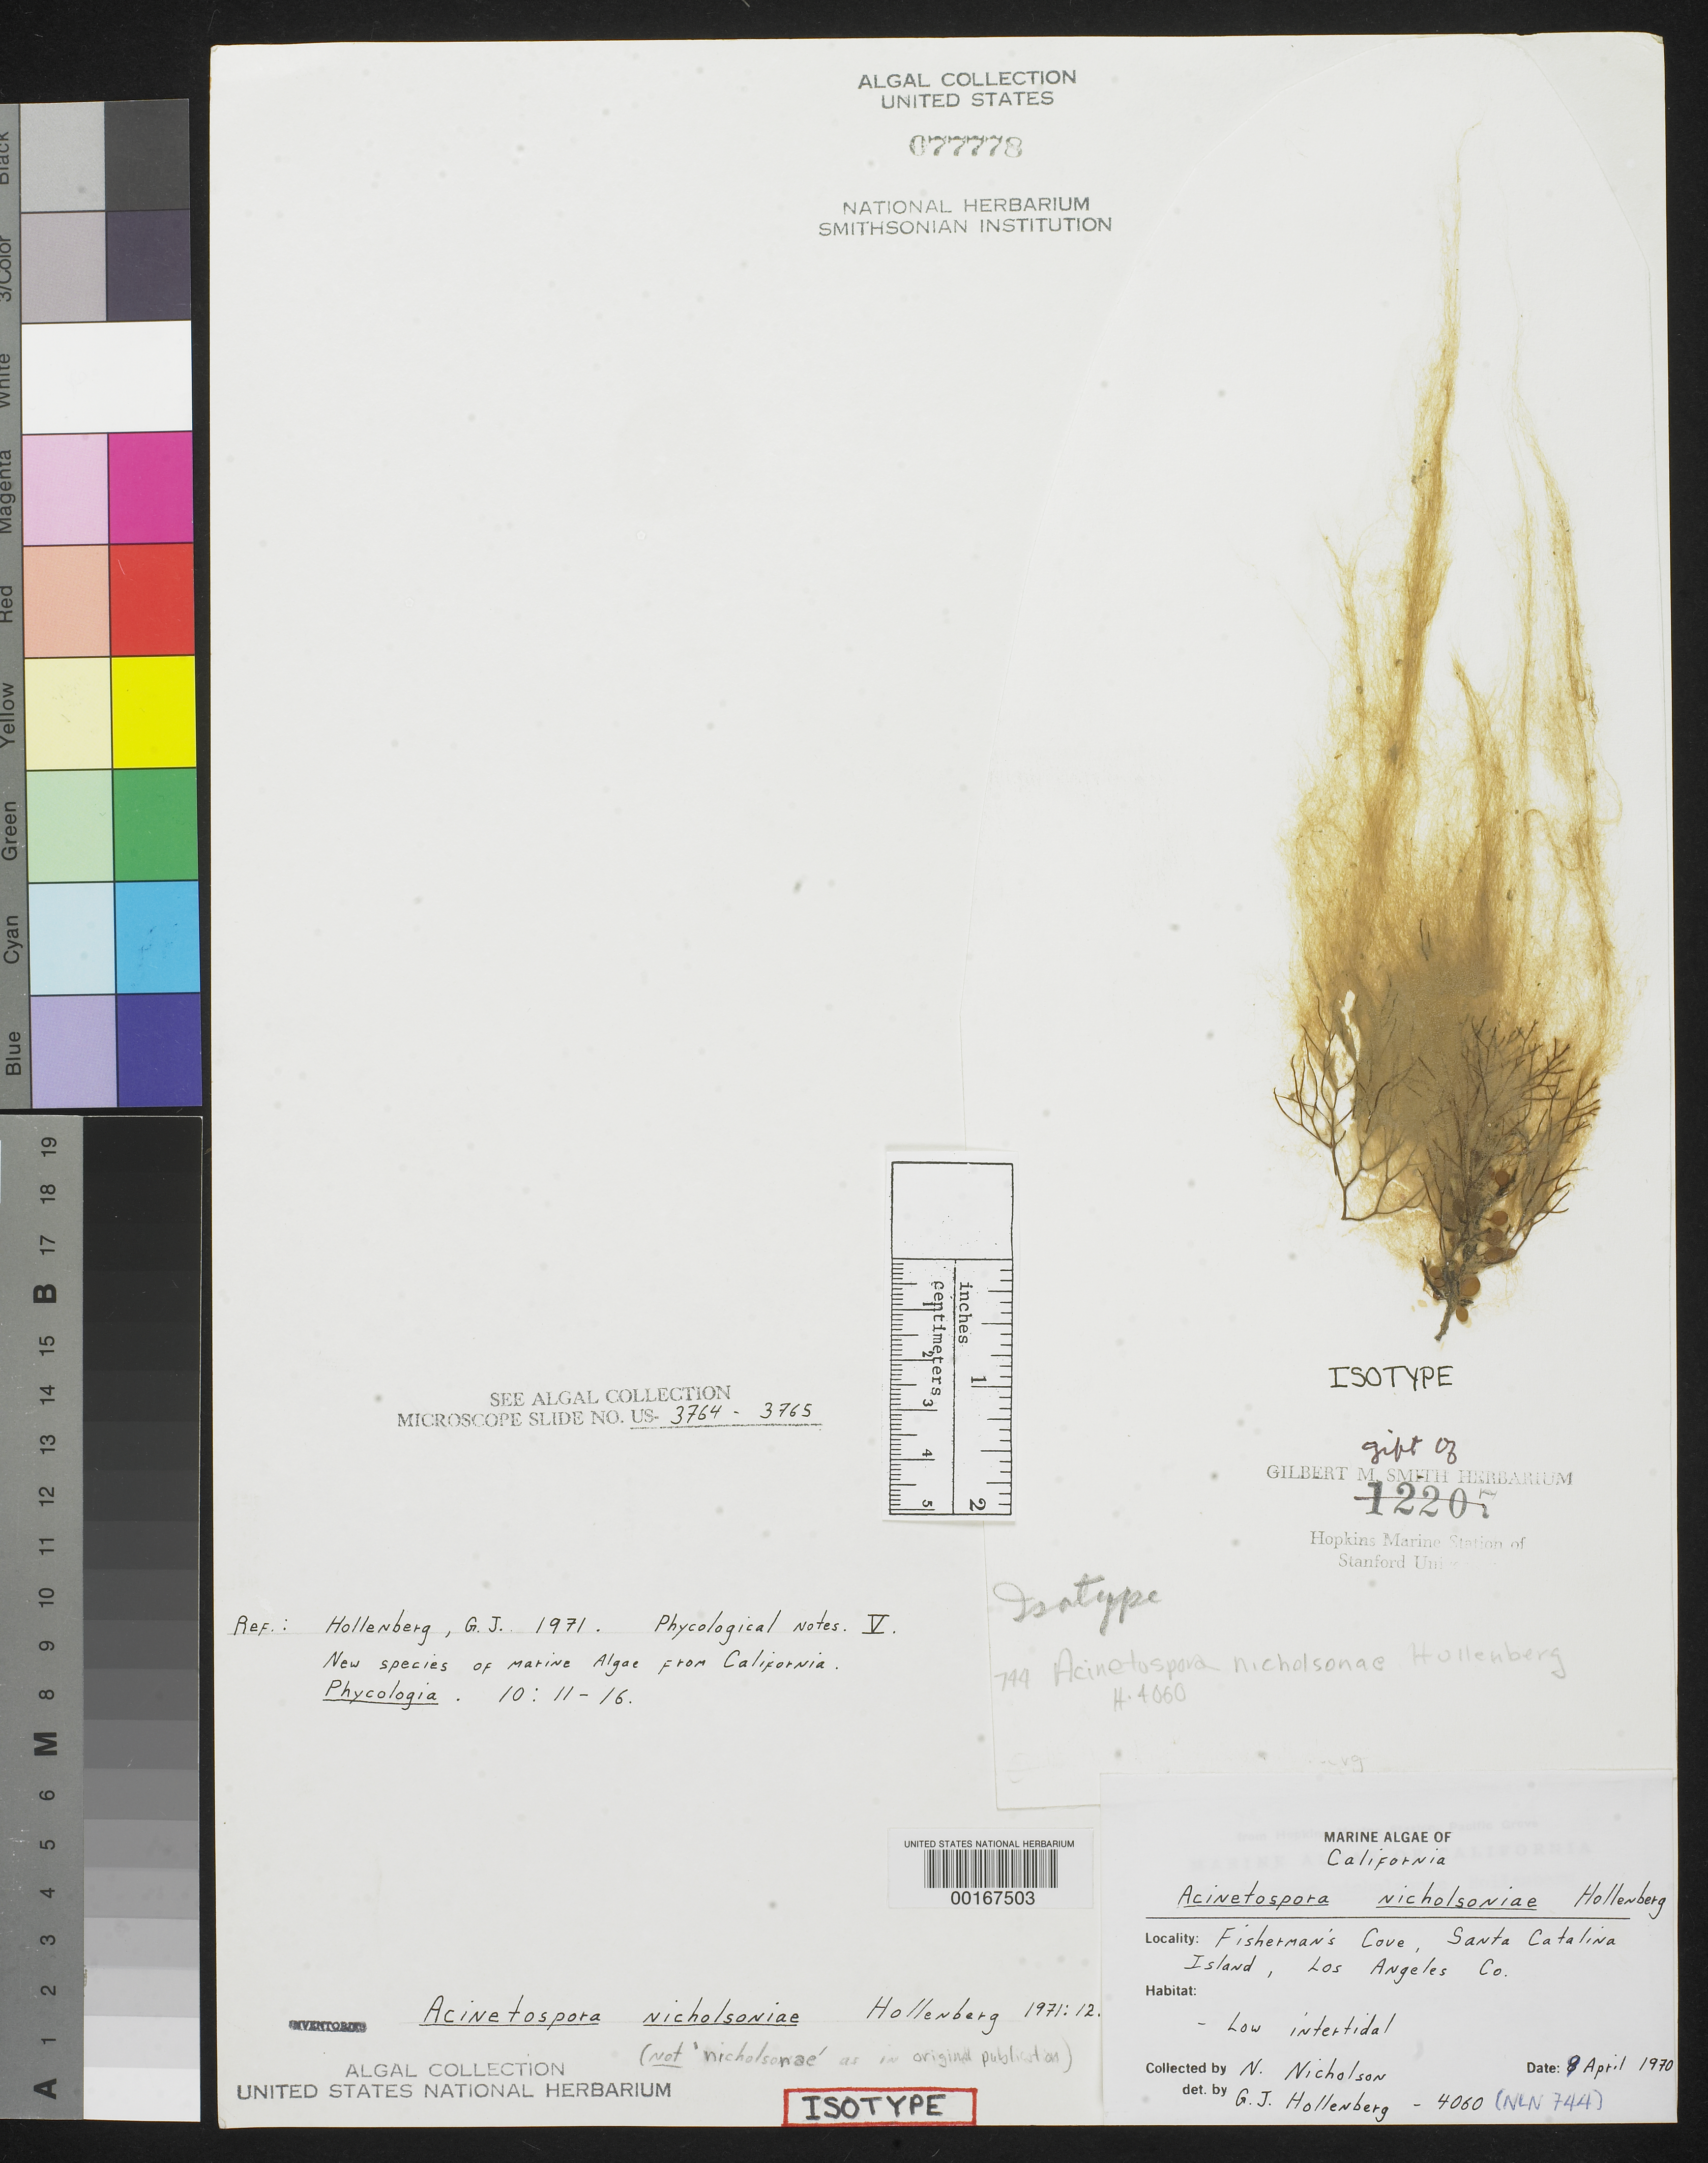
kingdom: Chromista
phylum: Ochrophyta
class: Phaeophyceae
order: Ectocarpales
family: Acinetosporaceae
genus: Acinetospora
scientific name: Acinetospora nicholsoniae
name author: Hollenb.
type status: Isotype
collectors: N. Nicholson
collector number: GJH 4060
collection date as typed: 09 Apr 1970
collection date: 1970-04-09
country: United States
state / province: California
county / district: Los Angeles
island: Santa Catalina Island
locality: Fisherman's Cove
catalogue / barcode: US 77778